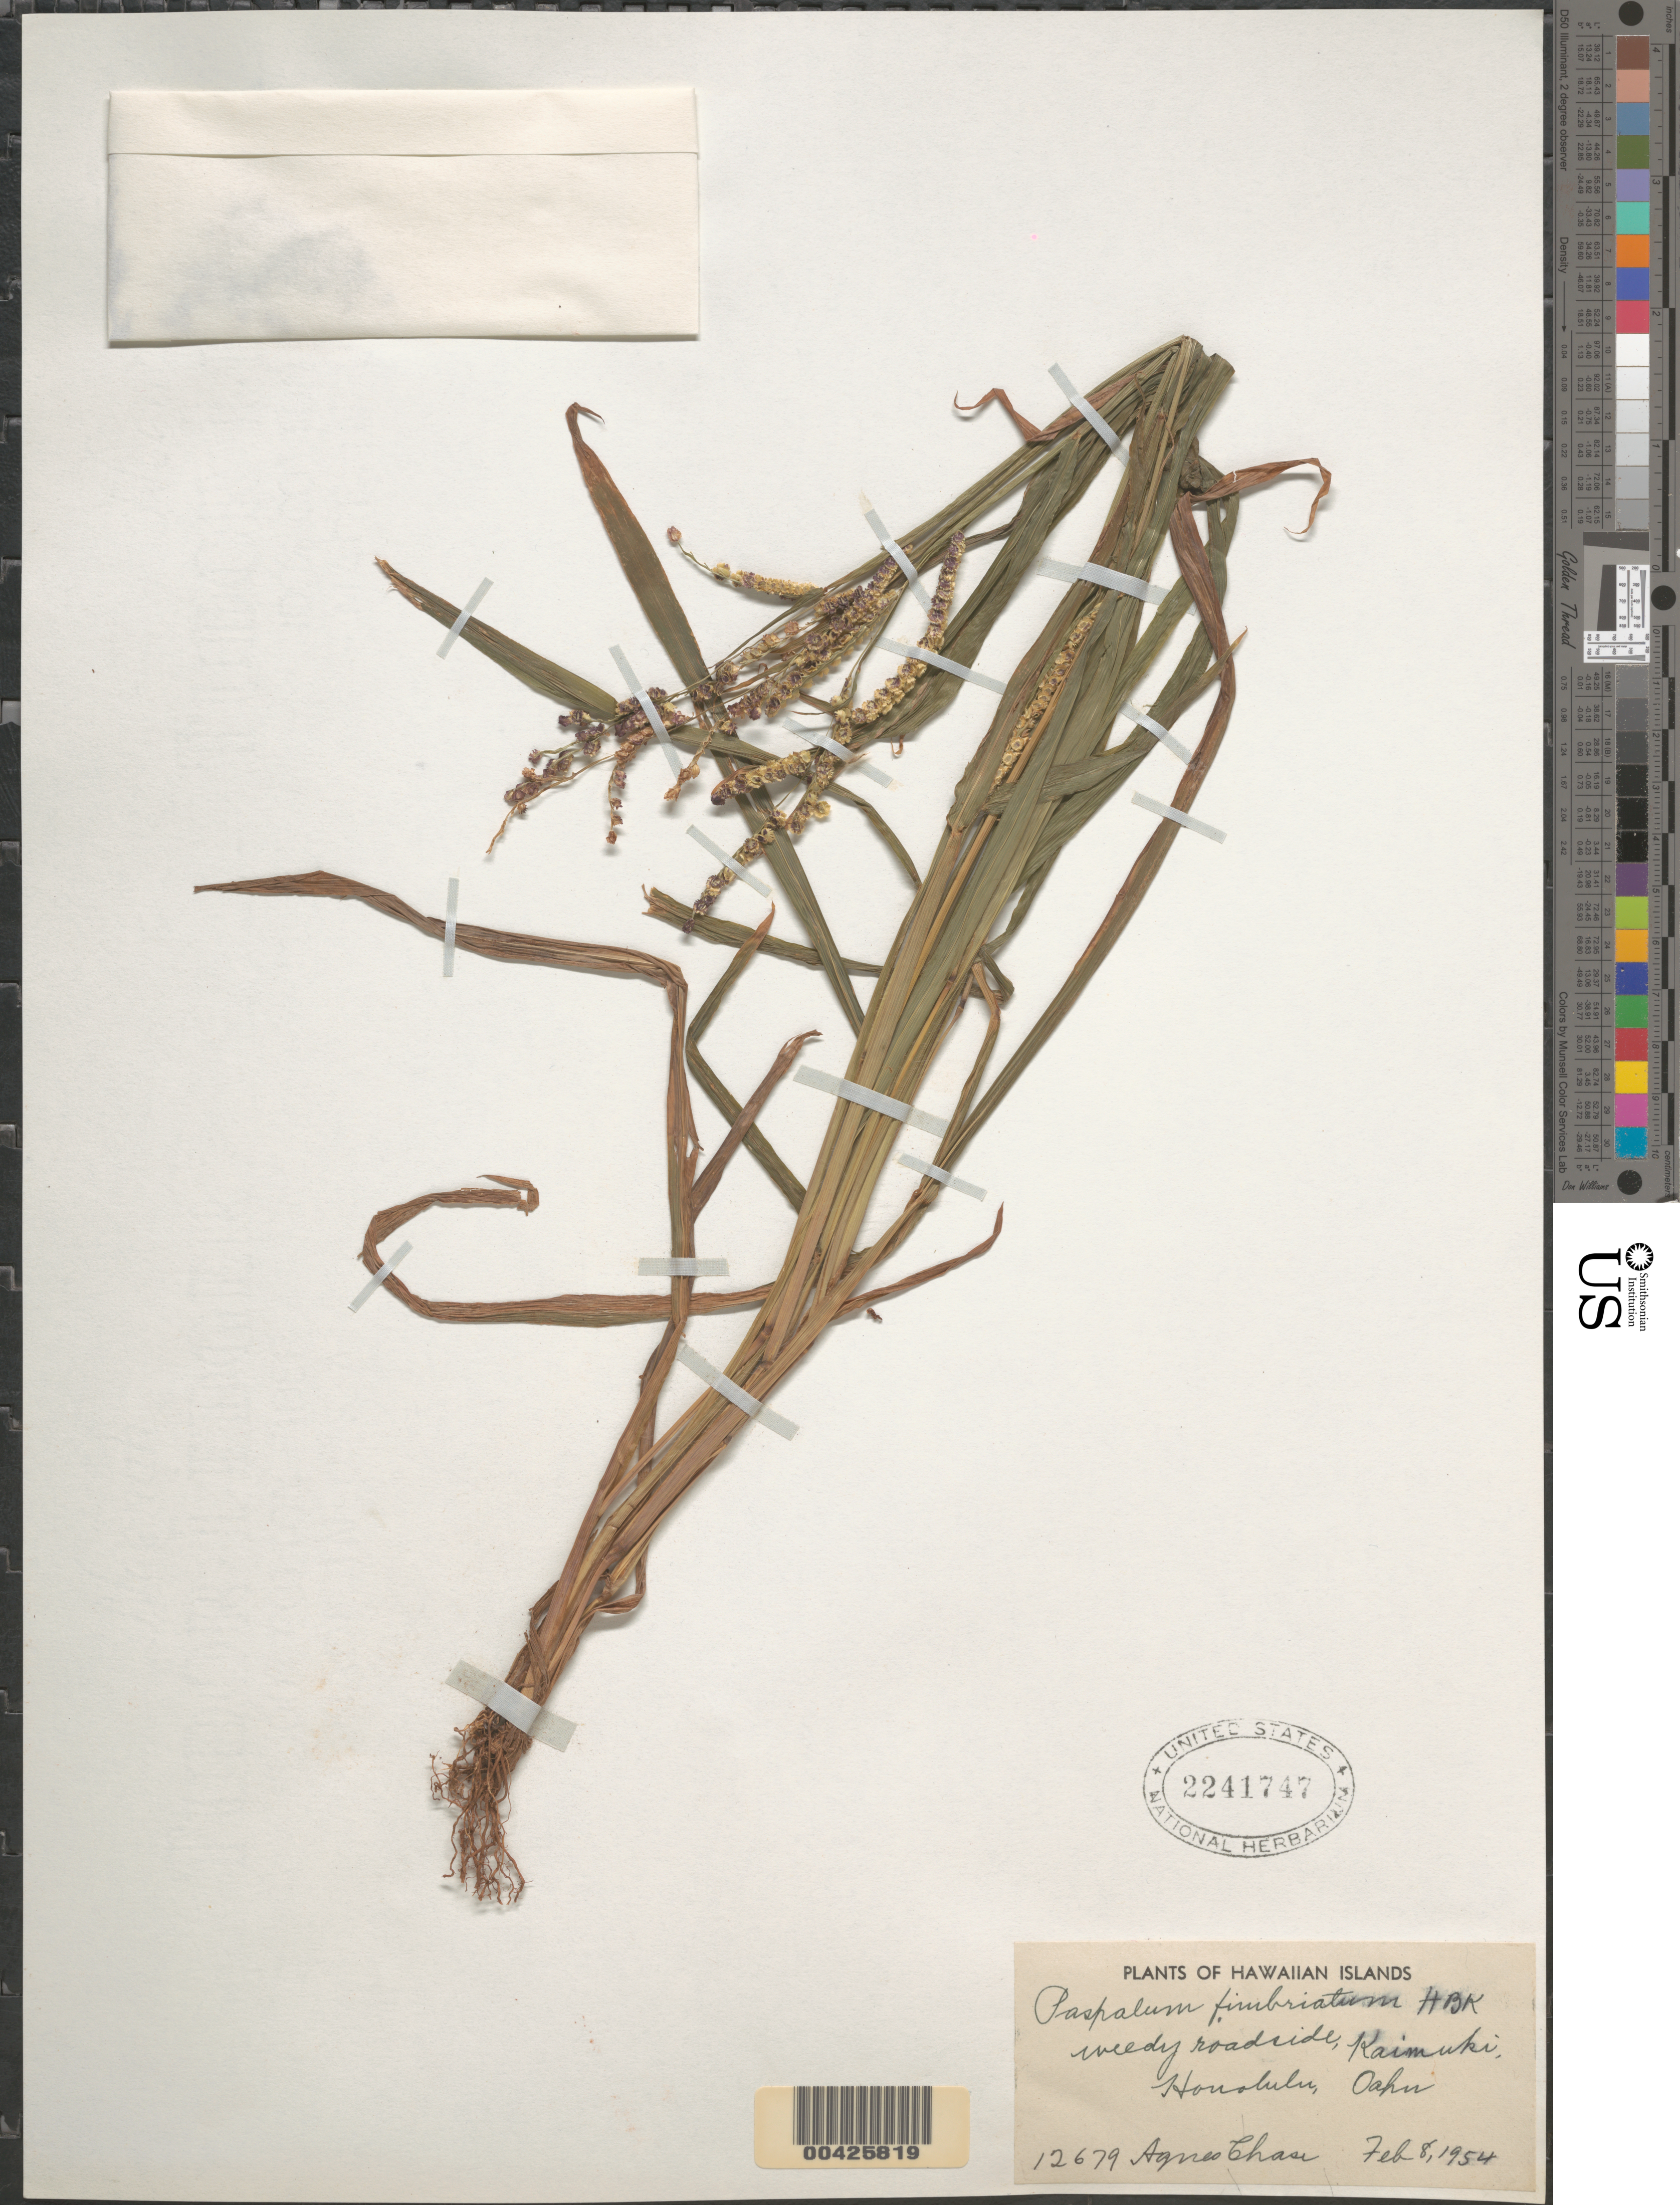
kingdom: Plantae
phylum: Tracheophyta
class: Liliopsida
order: Poales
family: Poaceae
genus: Paspalum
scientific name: Paspalum fimbriatum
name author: Kunth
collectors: A. Chase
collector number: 12679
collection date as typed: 8 Feb 1954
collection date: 1954-02-08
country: United States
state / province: Hawaii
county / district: Honolulu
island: Oahu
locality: Kaimuki, Honolulu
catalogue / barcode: US 2241747